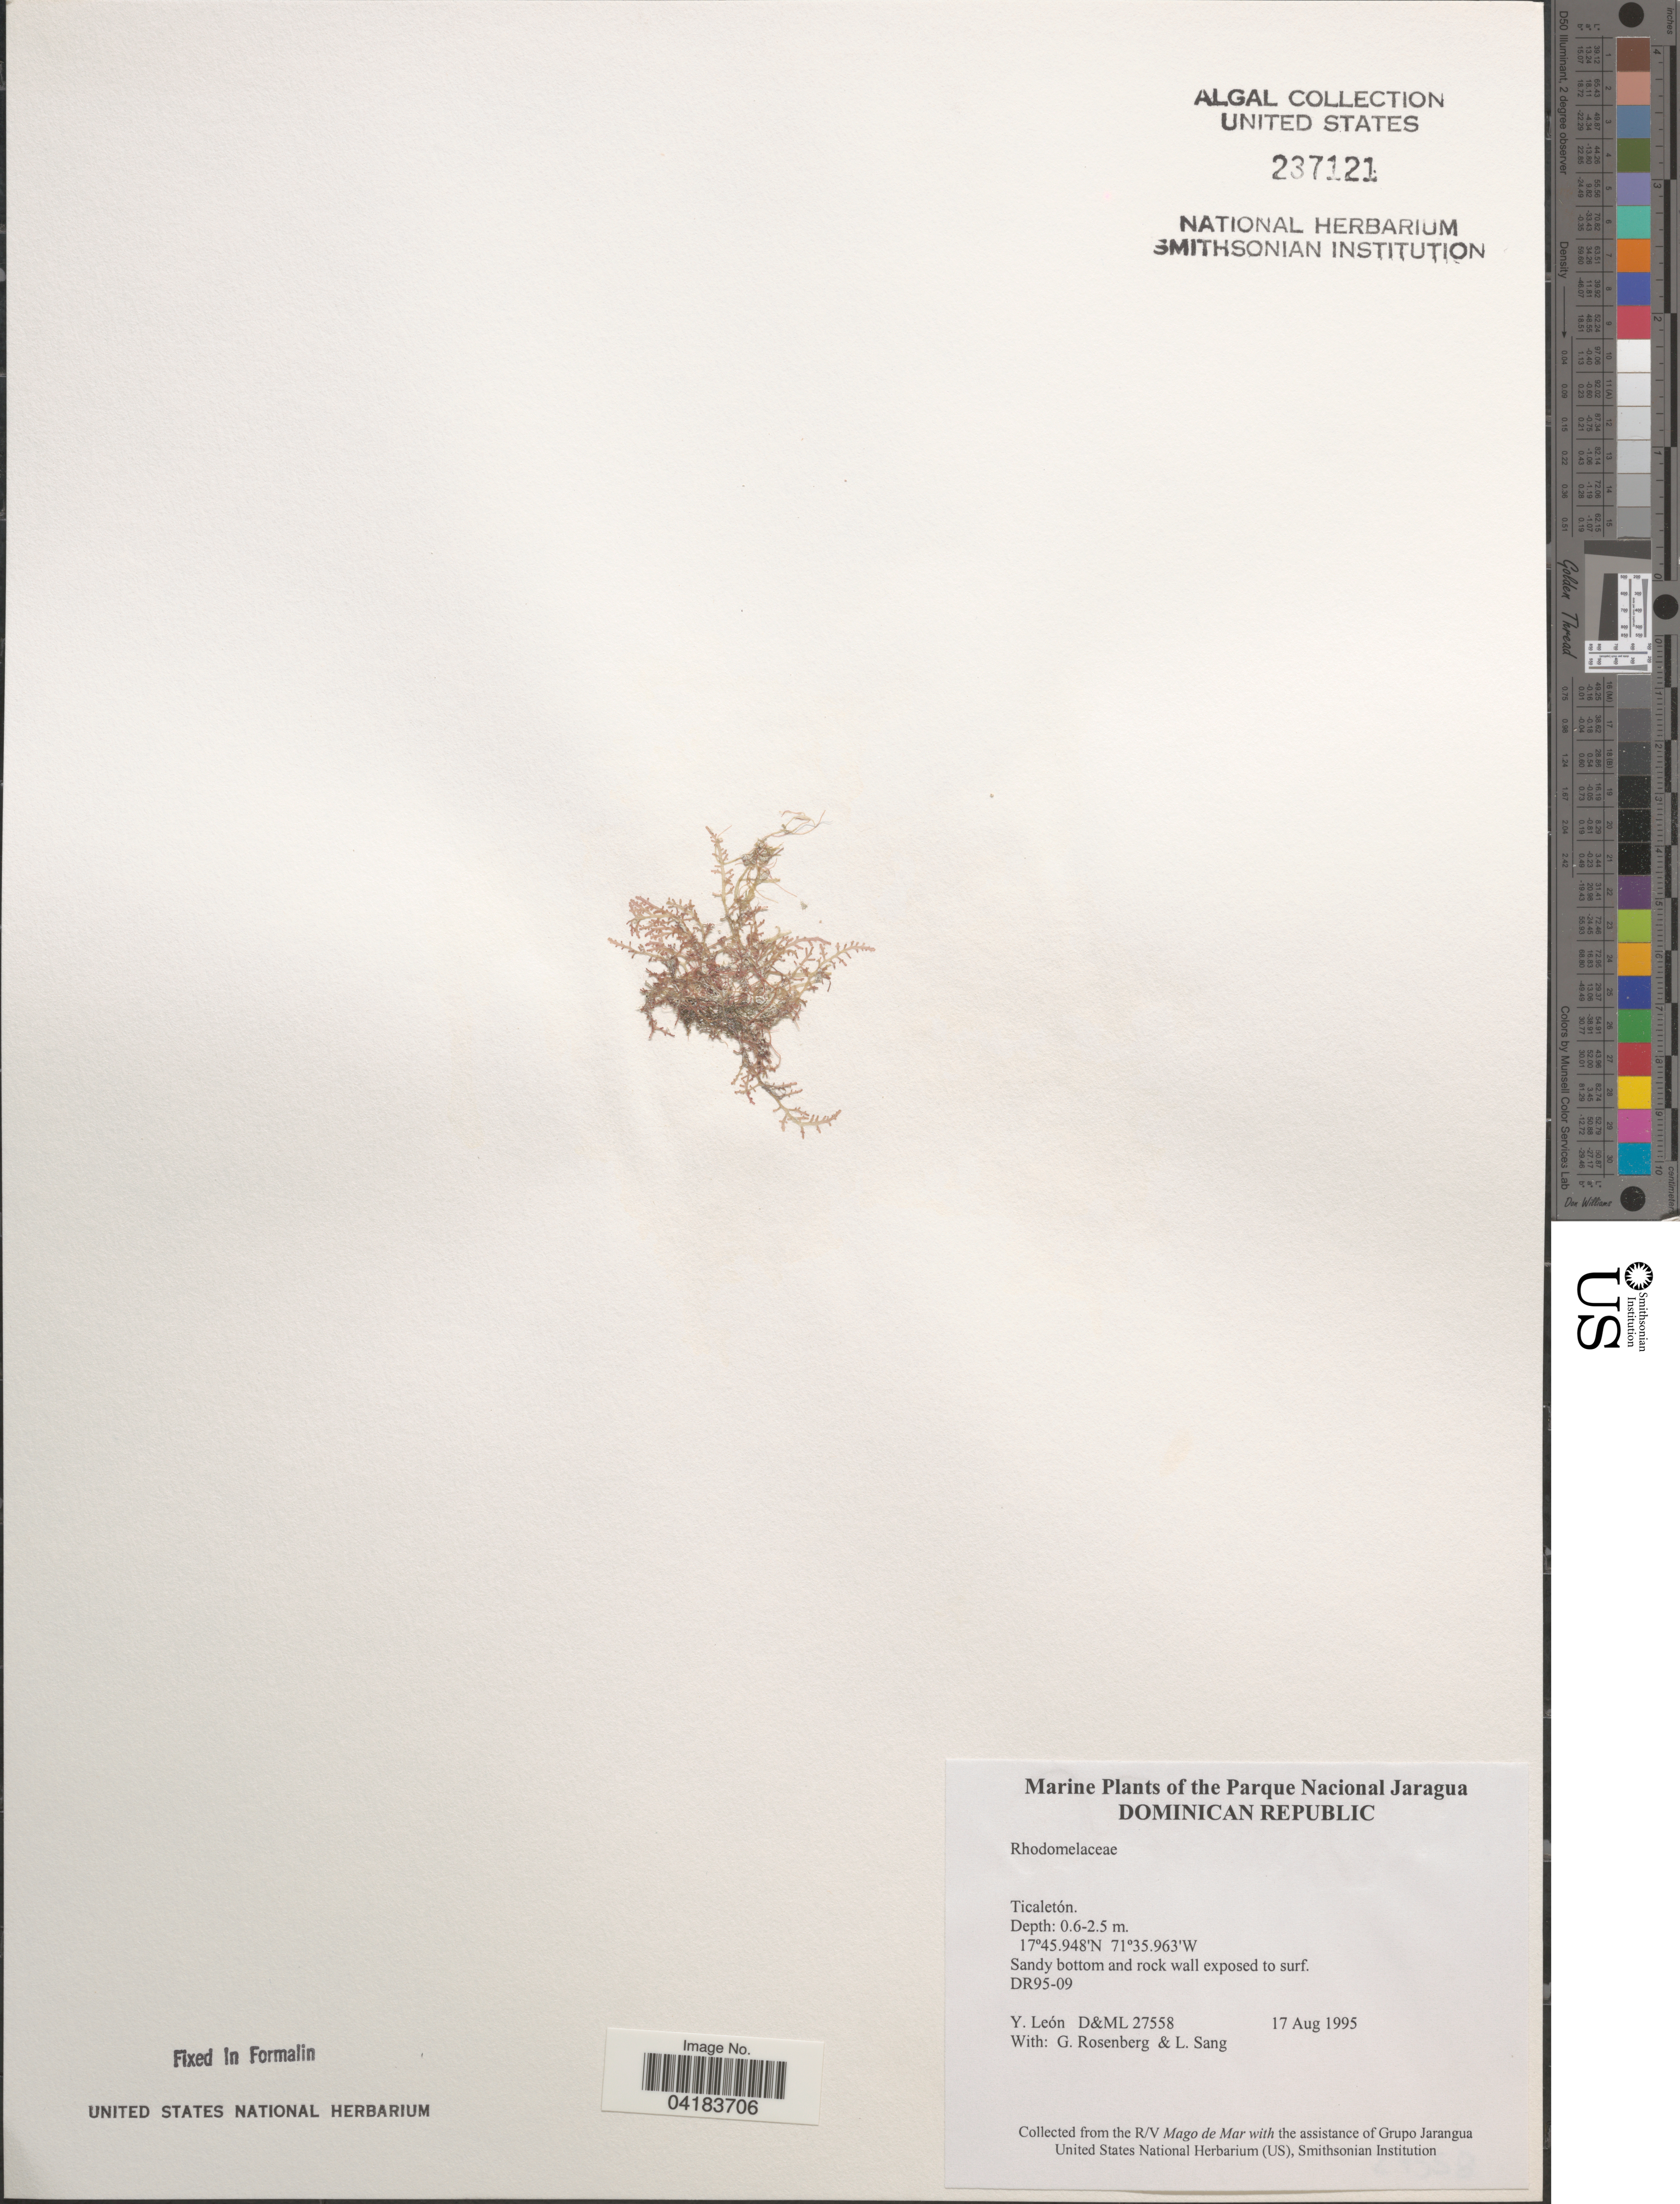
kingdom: Plantae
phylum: Rhodophyta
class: Florideophyceae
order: Ceramiales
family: Rhodomelaceae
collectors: Y. León, G. Rosenberg & L. Sang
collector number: D&Ml27558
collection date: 1995-08-17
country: Dominican Republic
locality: The Parque Nacional Jaragua. Ticaletón.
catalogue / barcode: US 237121